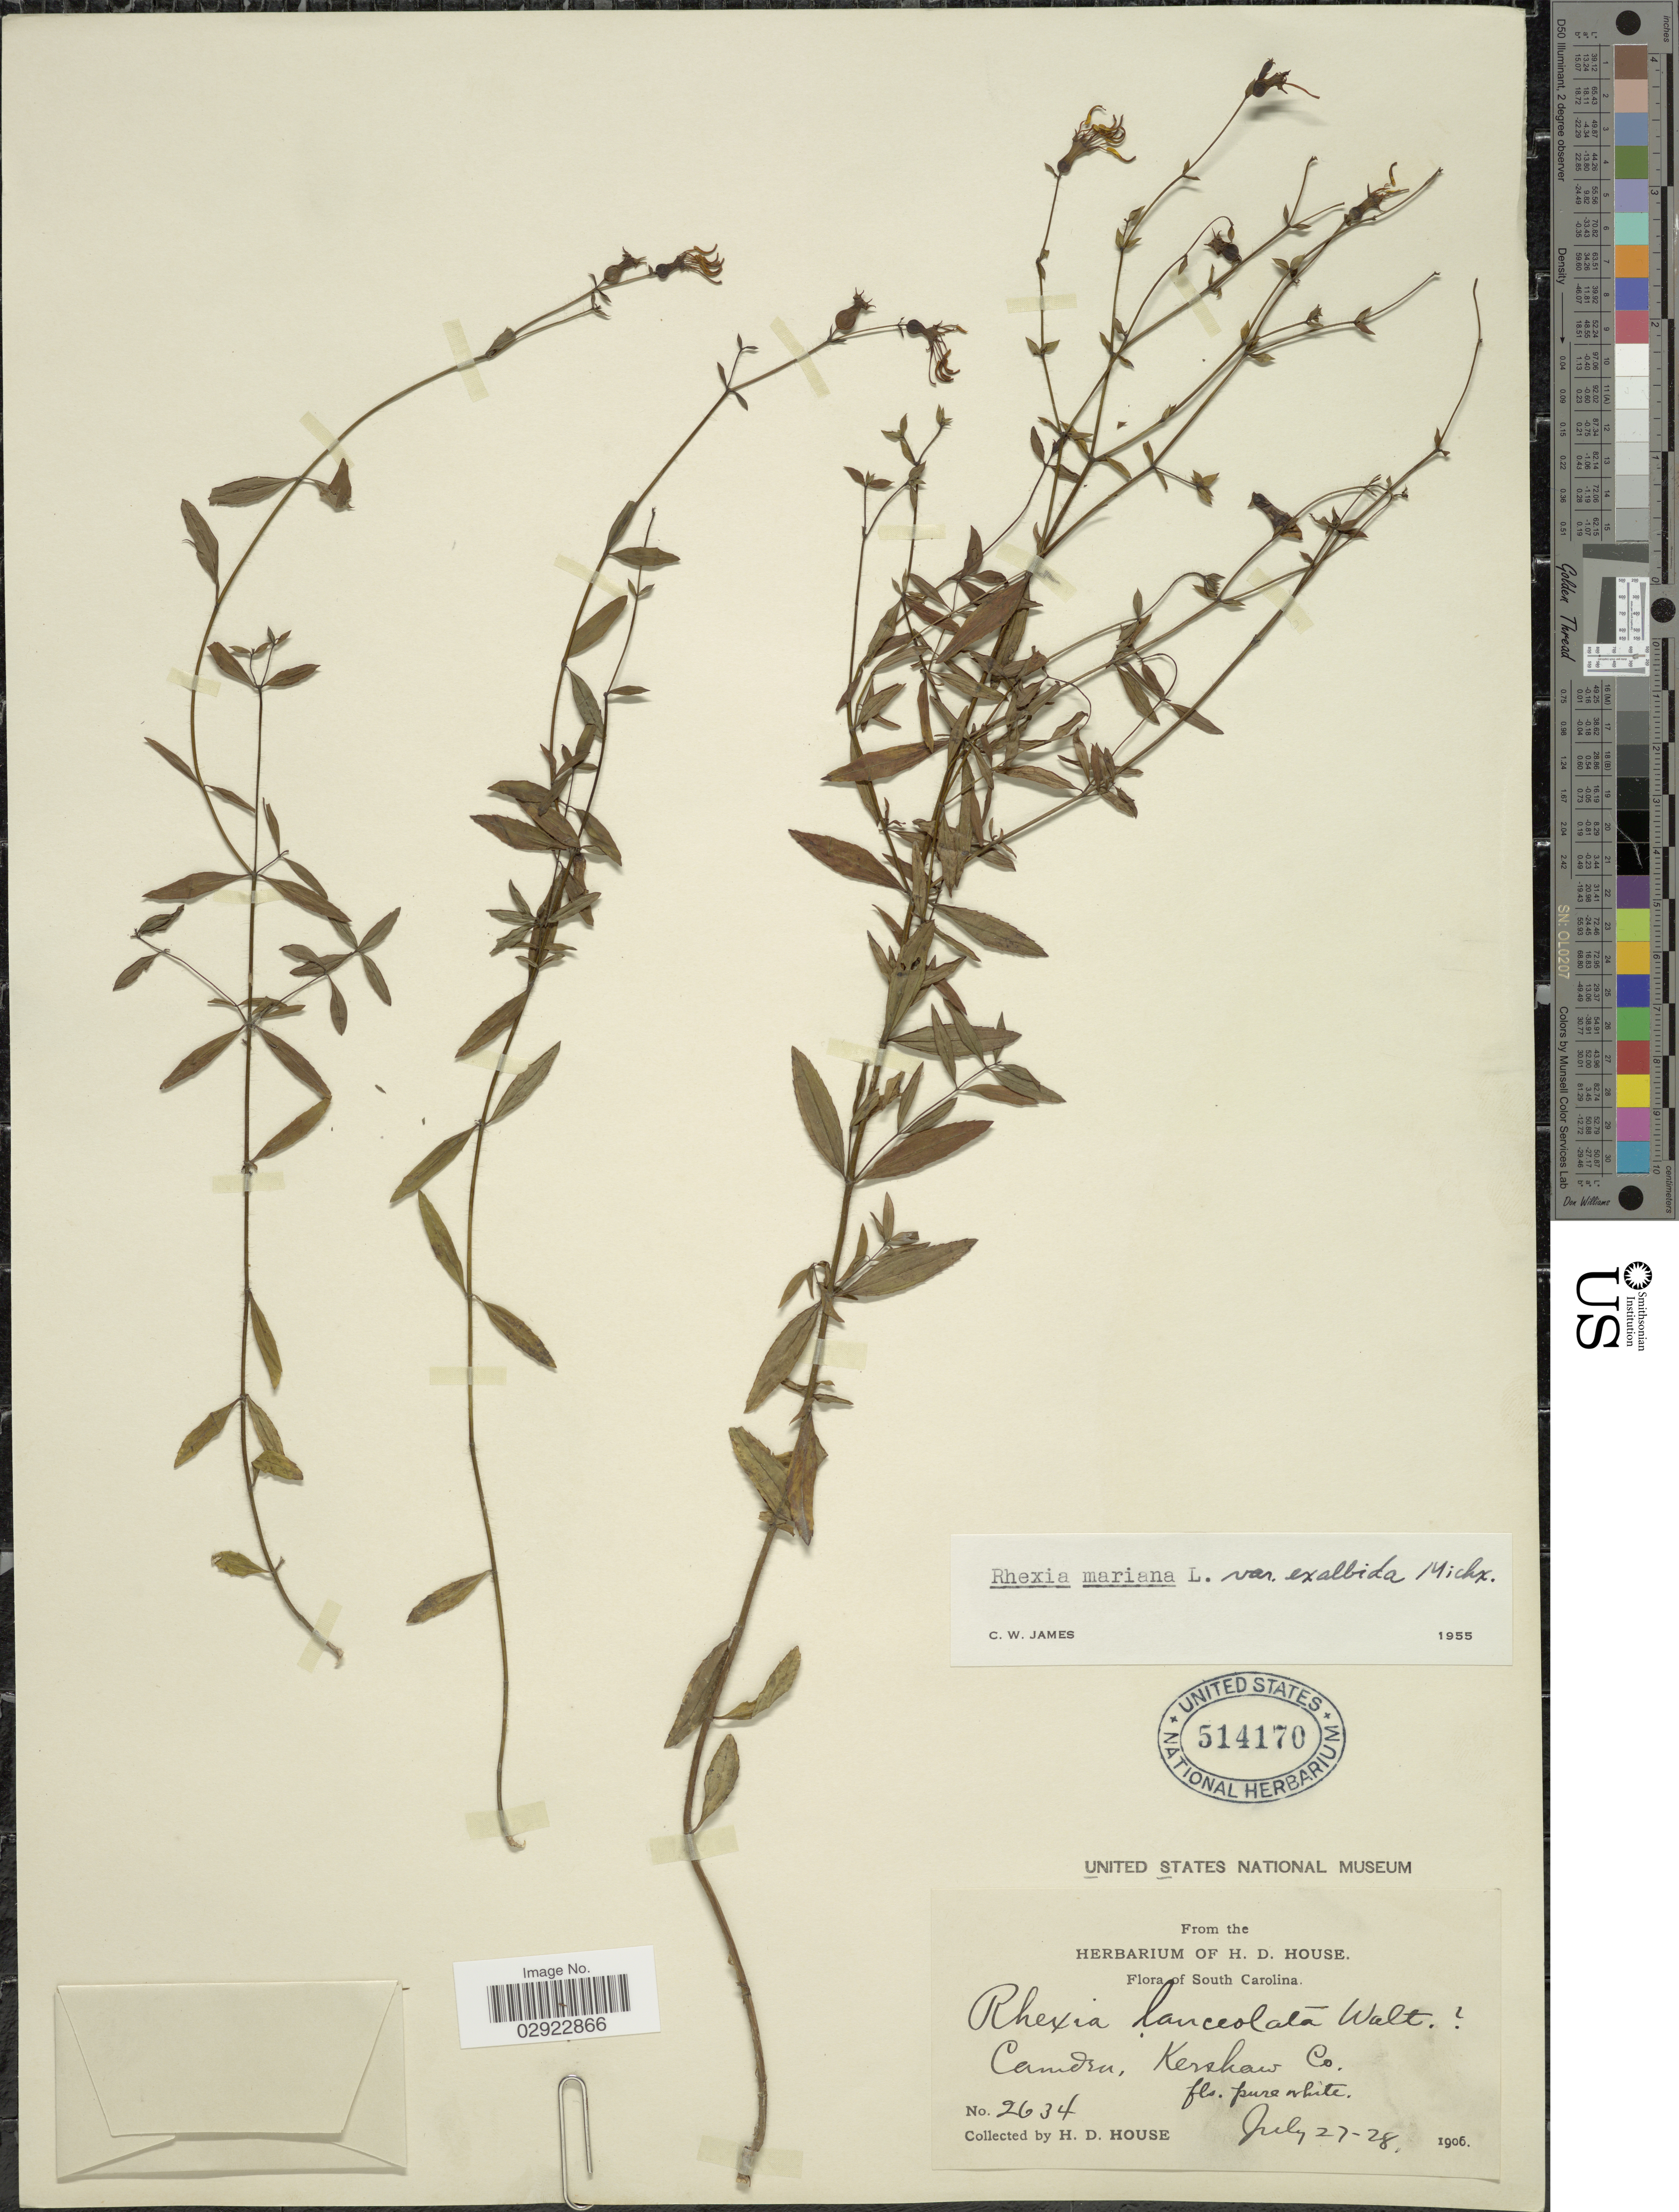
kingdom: Plantae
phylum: Tracheophyta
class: Magnoliopsida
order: Myrtales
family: Melastomataceae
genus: Rhexia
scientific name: Rhexia mariana var. exalbida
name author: Michx.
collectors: H. D. House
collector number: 2634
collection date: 1906-07-27/1906-07-28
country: United States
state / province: South Carolina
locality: Camden, Kershaw Co.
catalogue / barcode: US 514170